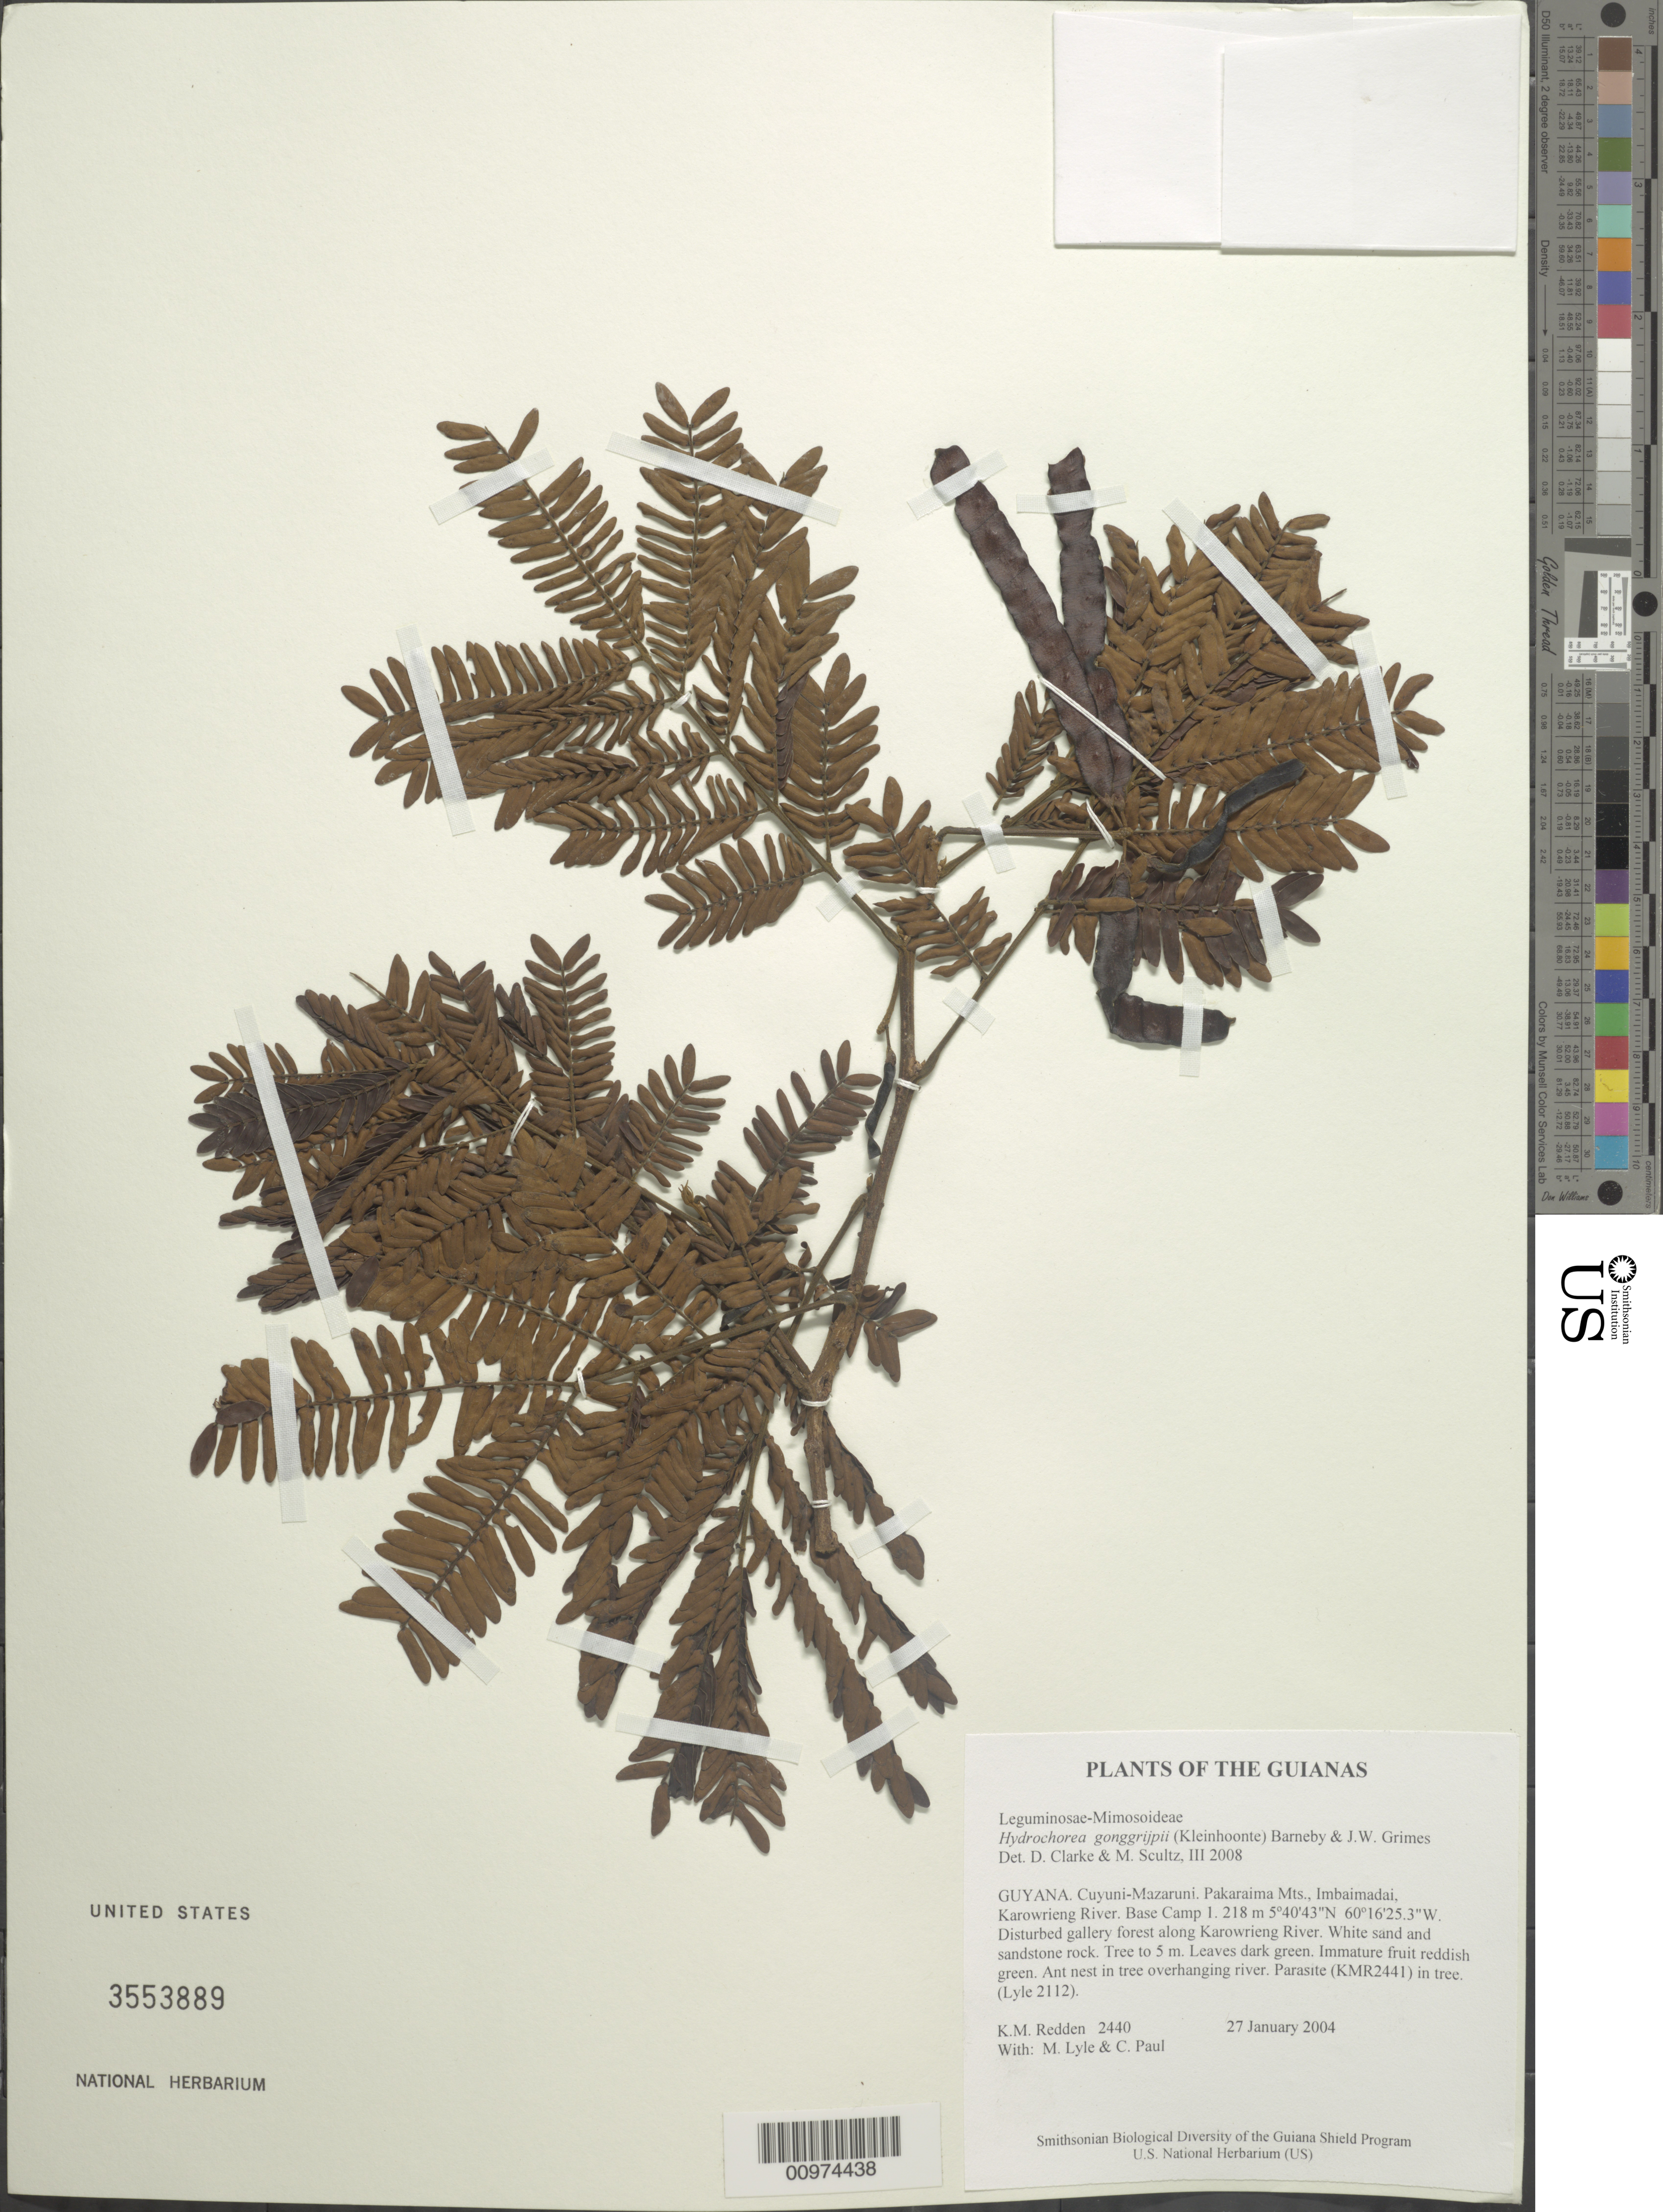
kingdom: Plantae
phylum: Tracheophyta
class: Magnoliopsida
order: Fabales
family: Fabaceae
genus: Hydrochorea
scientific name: Hydrochorea gonggrijpii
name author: (Kleinhoonte) Barneby & J.W. Grimes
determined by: Clarke, H. D.; Schultz, M.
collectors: K. M. Redden, M. Lyle & C. Paul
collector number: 2440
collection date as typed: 27 January 2004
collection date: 2004-01-27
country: Guyana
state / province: Cuyuni-Mazaruni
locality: Pakaraima Mts., Imbaimadai, Karowrieng River. Base Camp 1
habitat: Disturbed gallery forest along Karowrieng River. White sand and sandstone rock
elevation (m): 218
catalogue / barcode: US 3553889